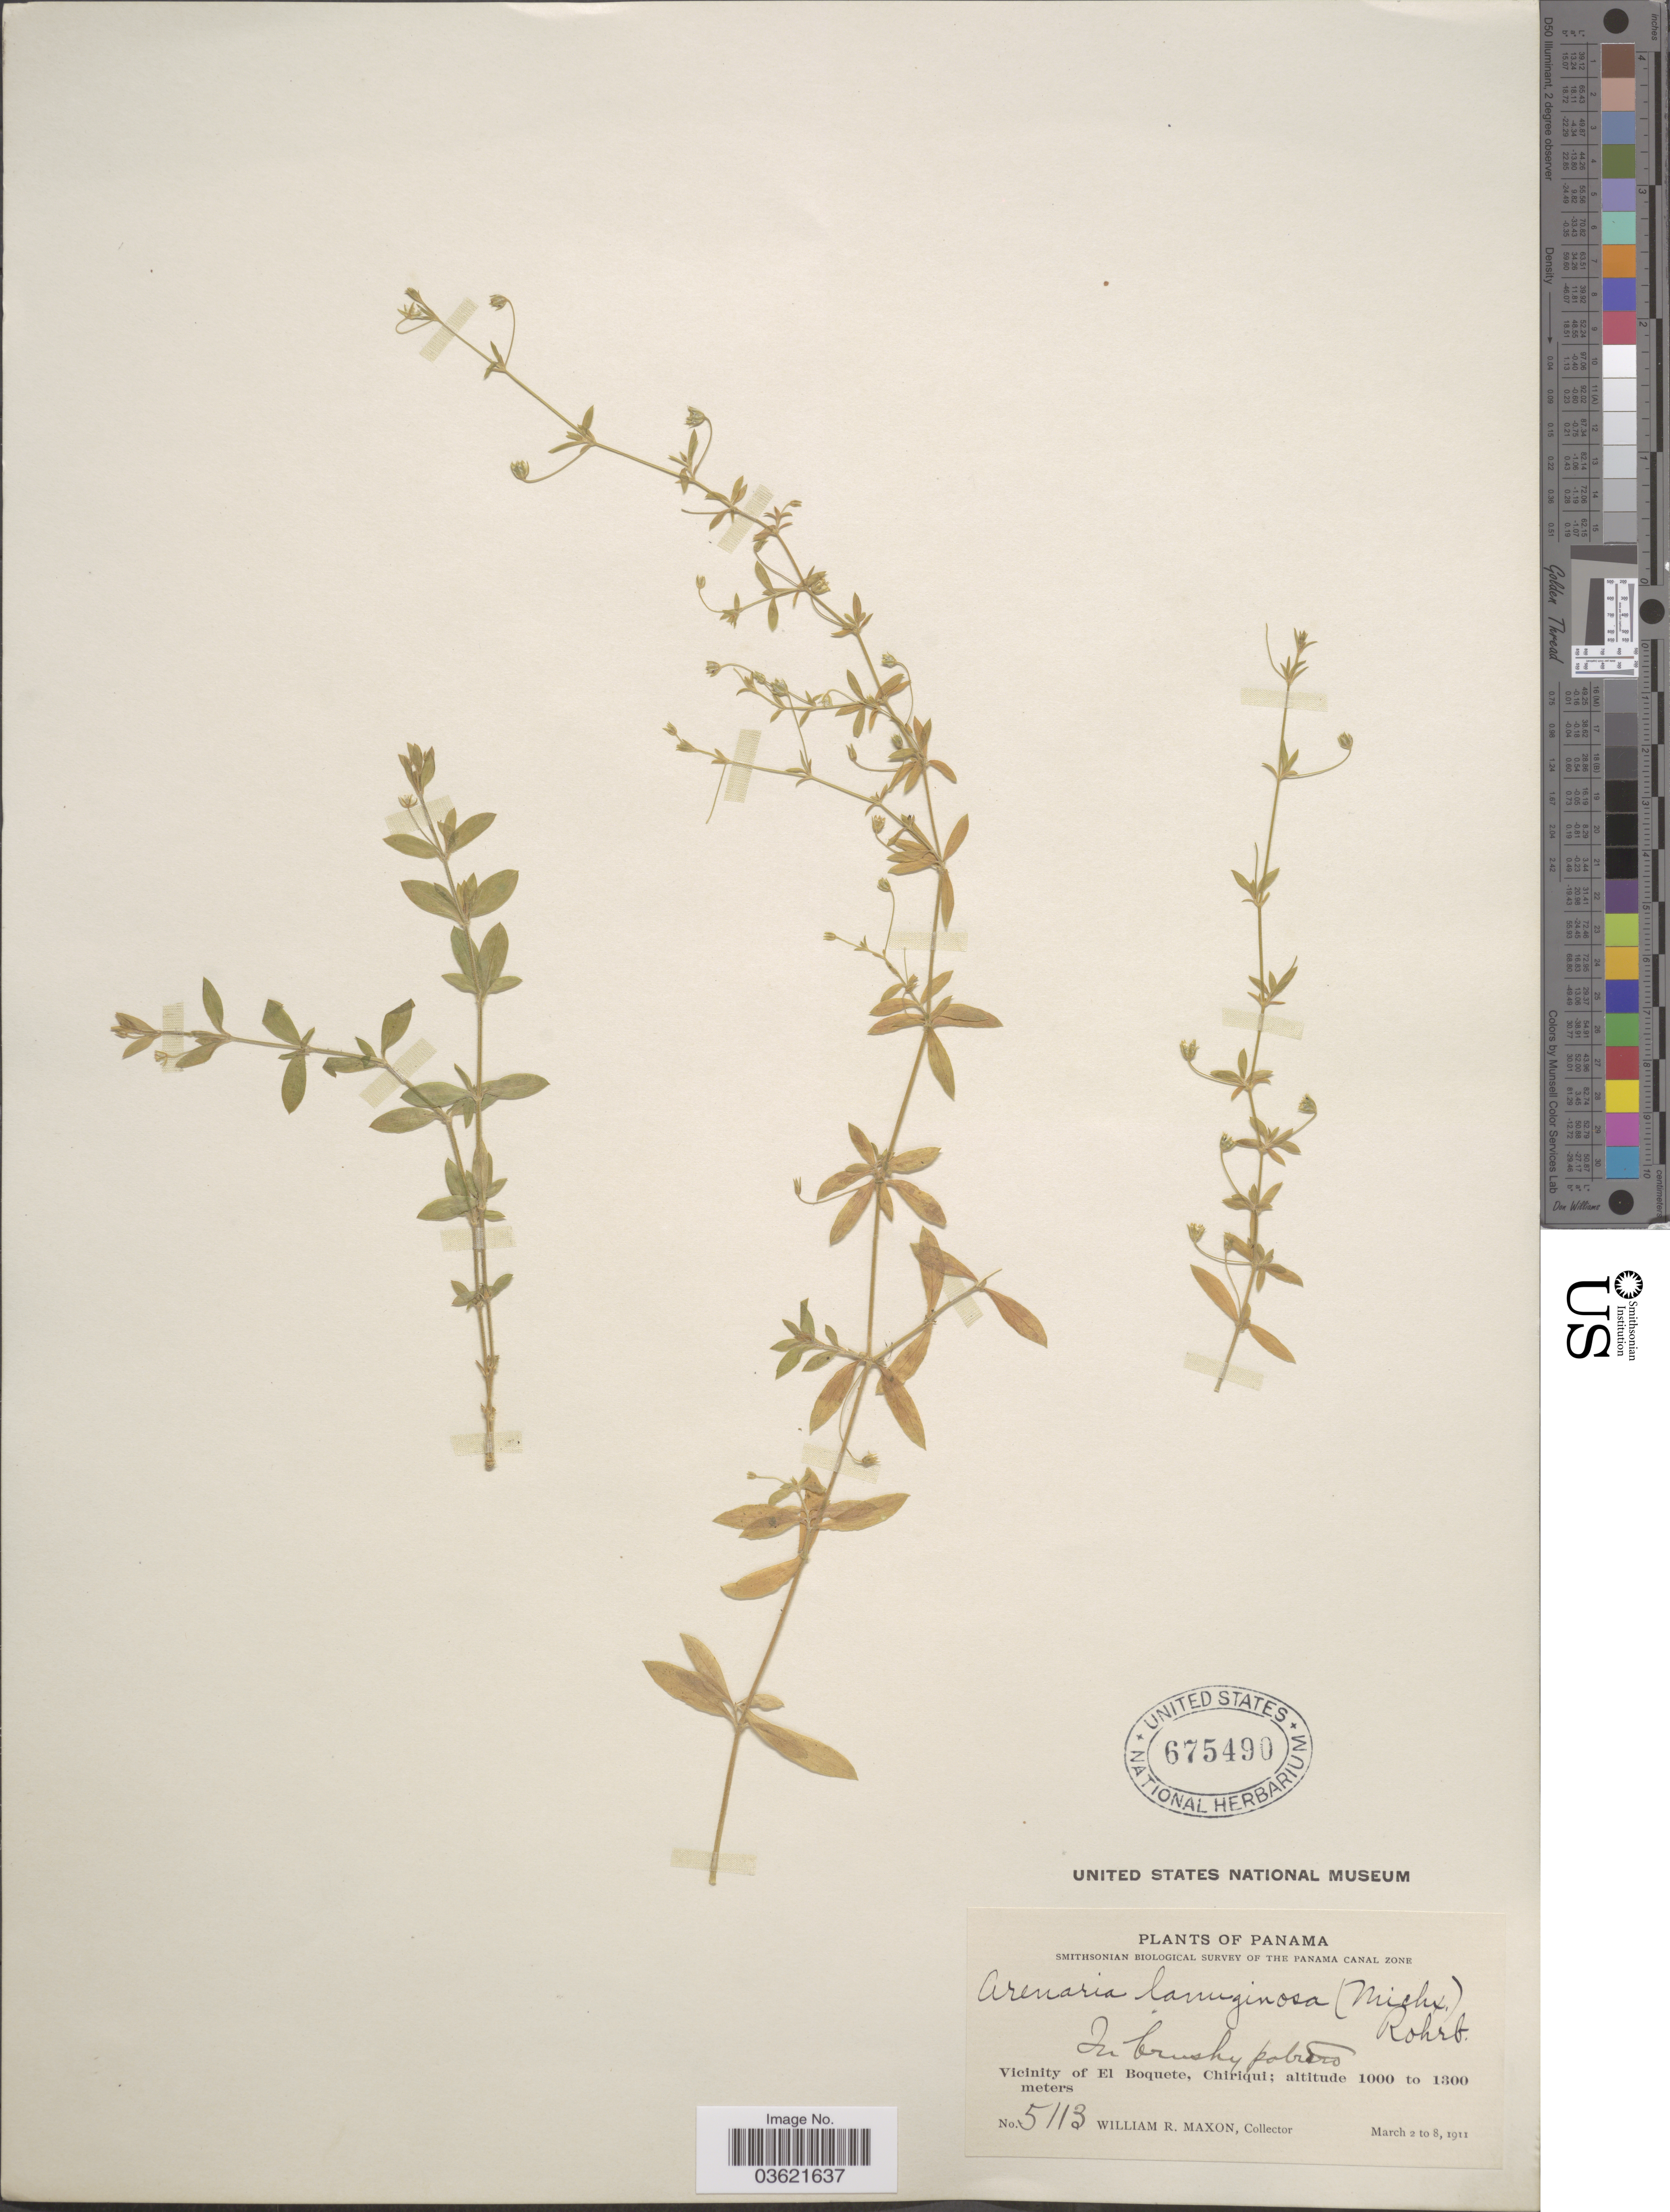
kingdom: Plantae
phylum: Tracheophyta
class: Magnoliopsida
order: Caryophyllales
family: Caryophyllaceae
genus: Arenaria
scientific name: Arenaria lanuginosa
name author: (Michx.) Rohrb.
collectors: W. R. Maxon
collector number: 5113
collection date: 1911-03-02/1911-03-08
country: Panama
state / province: Chiriqui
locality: Panama Canal Zone. Vicinity of El Boquete.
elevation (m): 1000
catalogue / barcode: US 675490